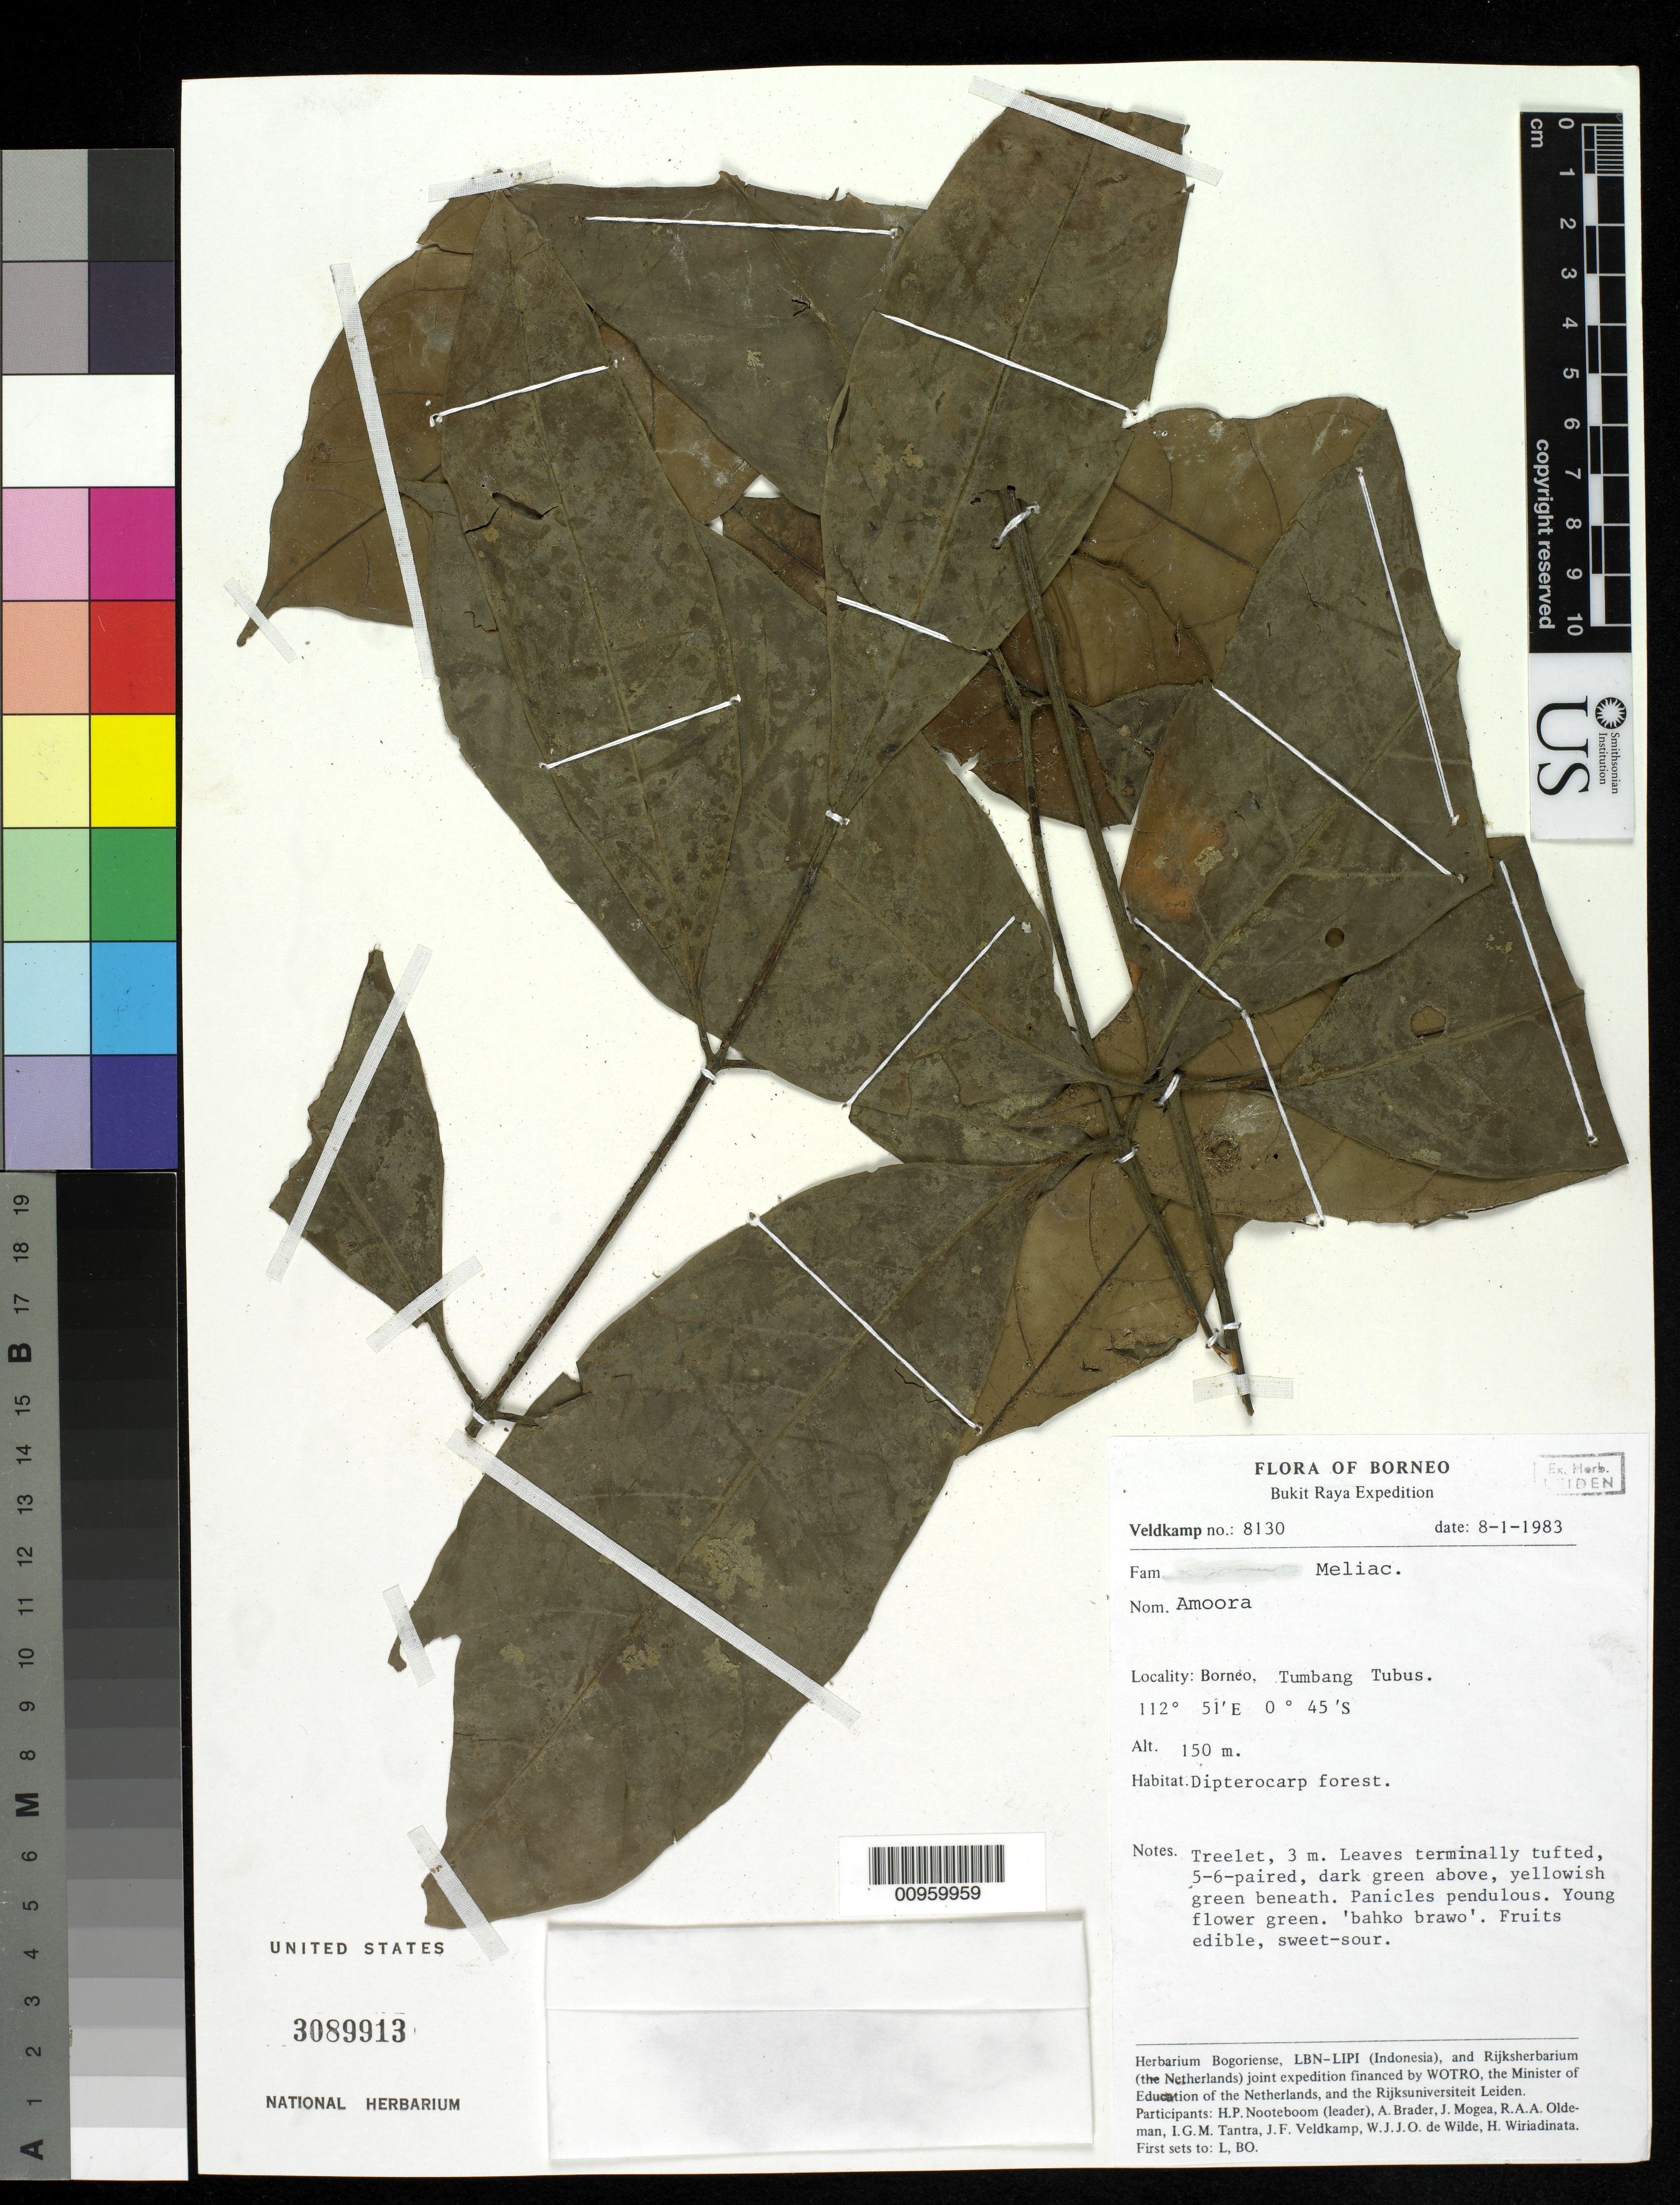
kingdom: Plantae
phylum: Tracheophyta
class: Magnoliopsida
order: Sapindales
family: Meliaceae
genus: Aphanamixis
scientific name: Aphanamixis borneensis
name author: (Miq.) Merr.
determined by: Mabberley, David J.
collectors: J. F. Veldkamp, H. P. Nooteboom & et al.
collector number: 8130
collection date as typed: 08 Jan 1983 or 01 Aug 1983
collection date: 1983-01-08 or 1983-08-01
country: Indonesia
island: Borneo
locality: Tumbang Tubus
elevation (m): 150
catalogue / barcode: US 3089913